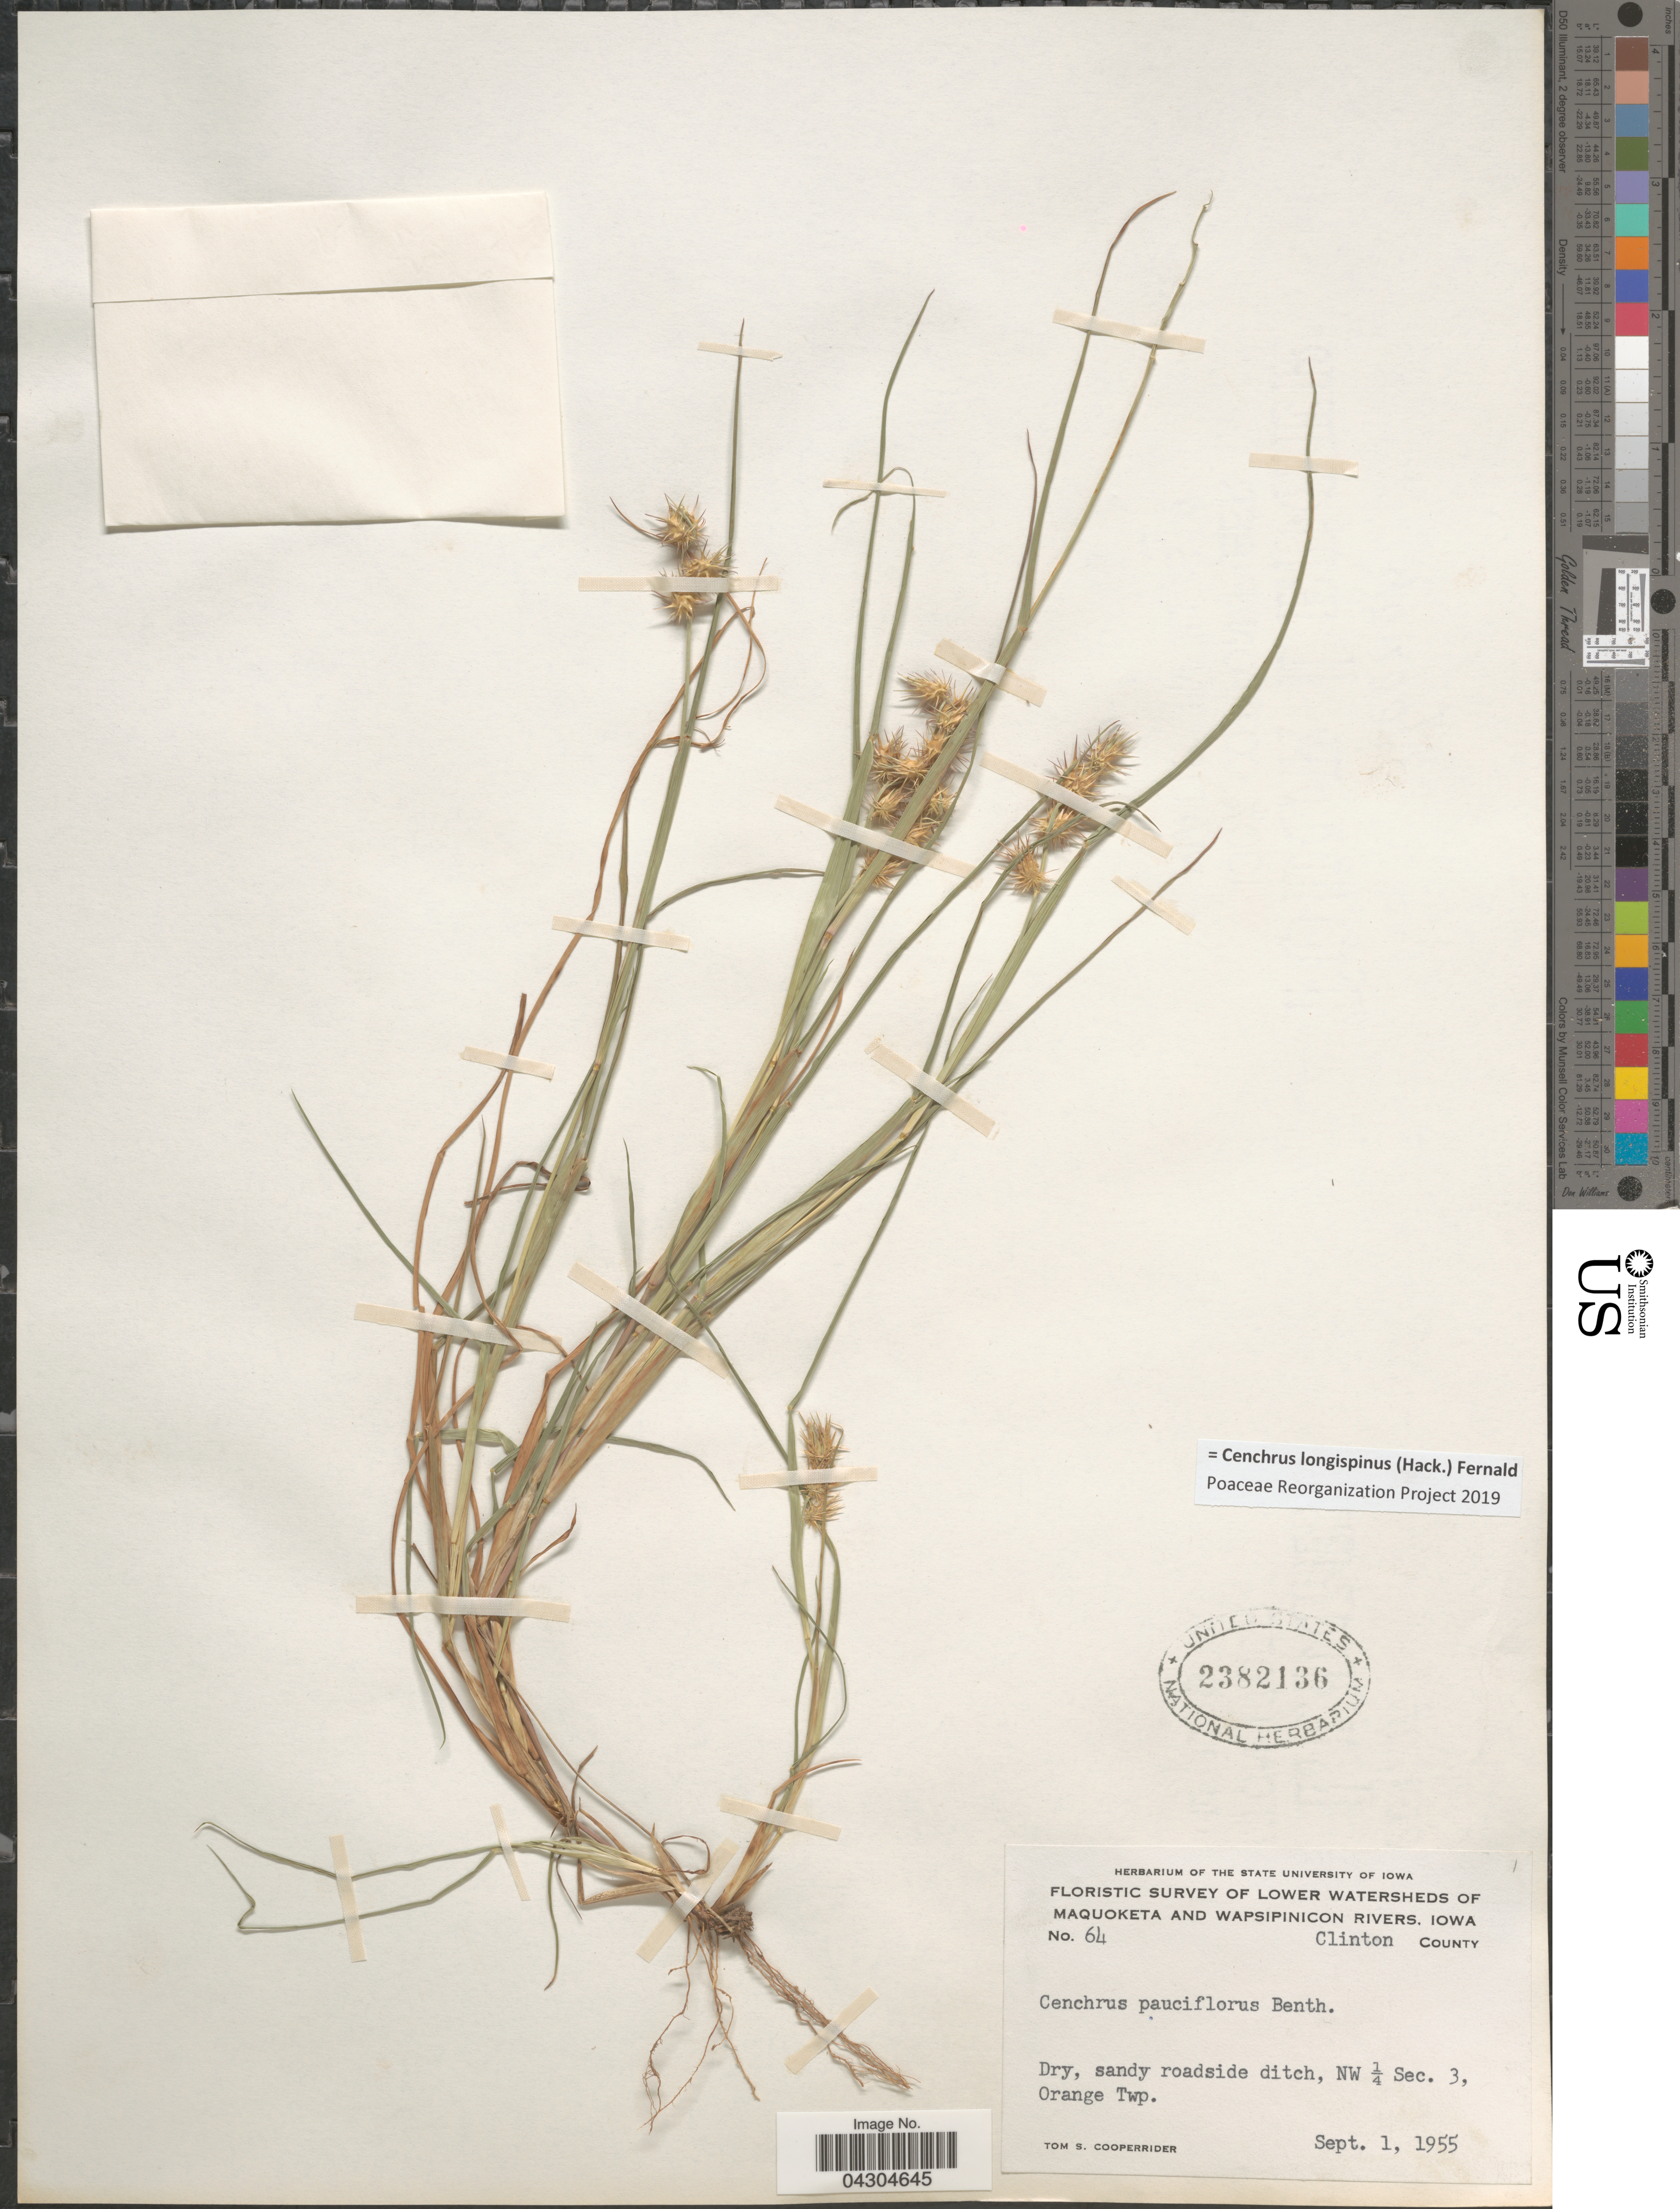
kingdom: Plantae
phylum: Tracheophyta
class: Liliopsida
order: Poales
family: Poaceae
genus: Cenchrus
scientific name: Cenchrus longispinus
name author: (Hack.) Fernald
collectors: T. S. Cooperrider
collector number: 64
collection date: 1955-09-01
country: United States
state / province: Iowa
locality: Floristic Survey Of Lower Watersheds Of Maquoketa And Wapsipinicon Rivers. Clinton County. Dry, sandy roadside ditch, NW 1/4 Sec. 3, Orange Twp.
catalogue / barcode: US 2382136